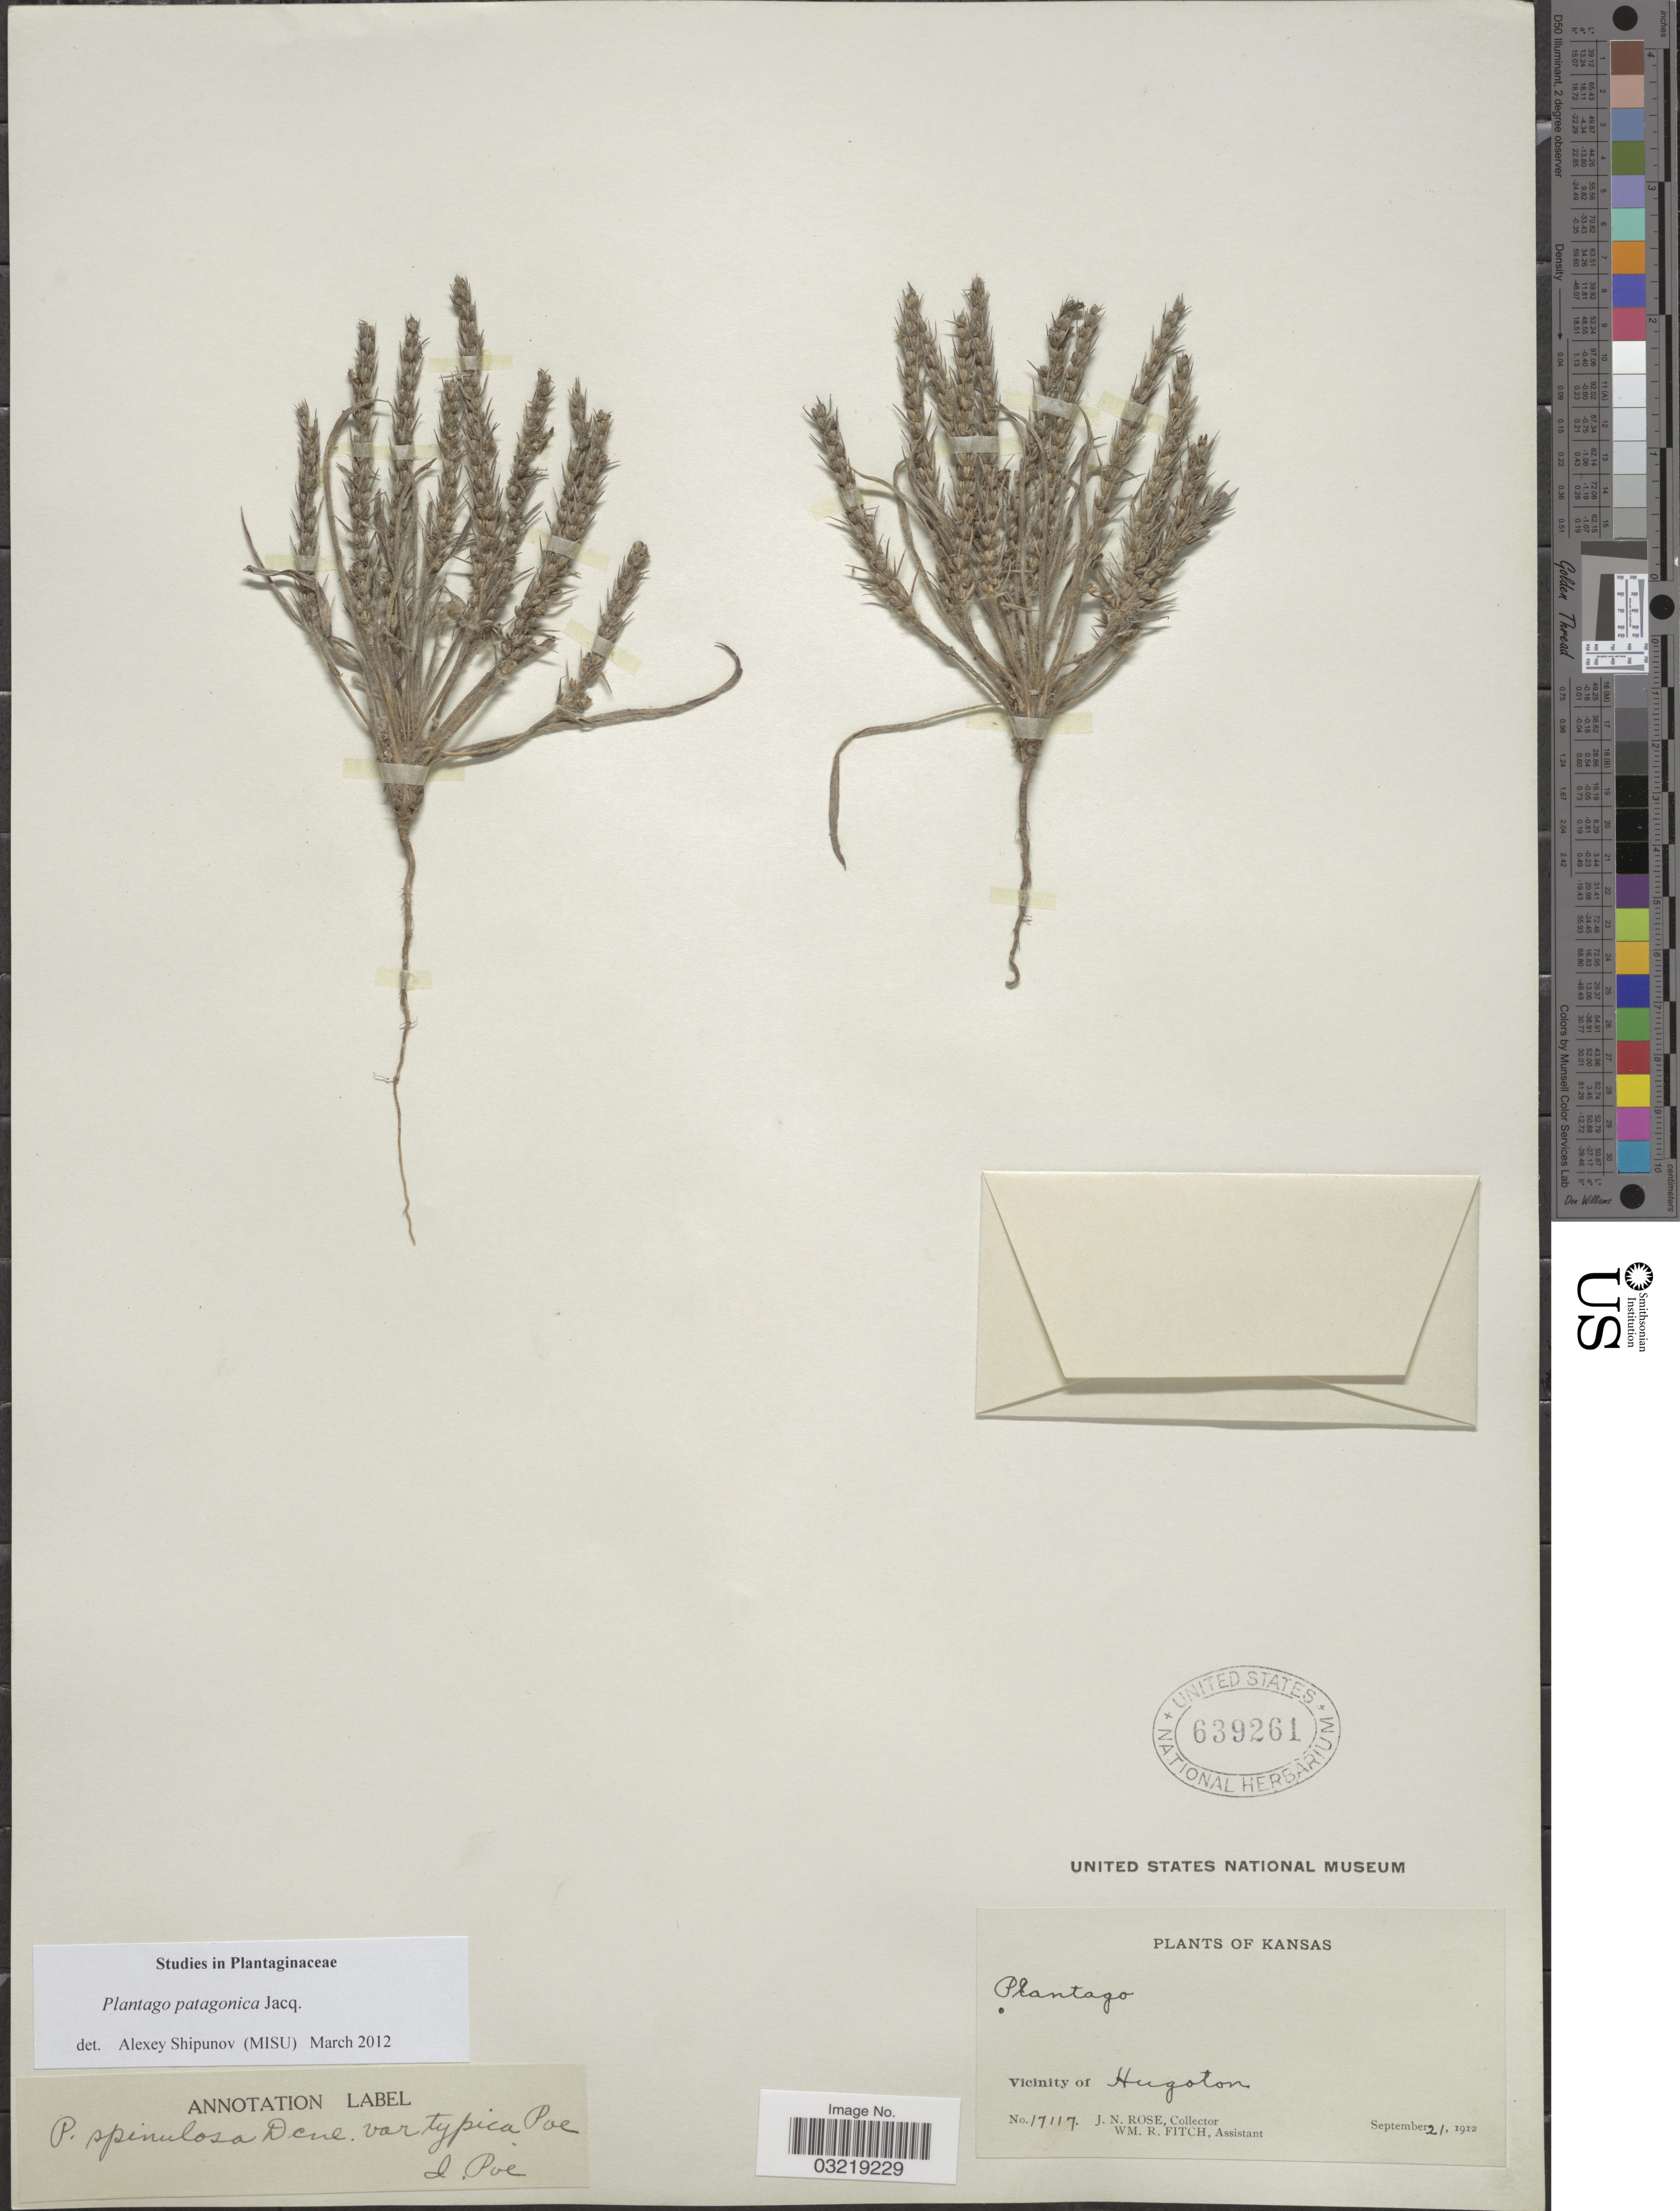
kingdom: Plantae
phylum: Tracheophyta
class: Magnoliopsida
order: Lamiales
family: Plantaginaceae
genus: Plantago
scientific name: Plantago patagonica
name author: Jacq.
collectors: J. N. Rose & W. R. Fitch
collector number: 17117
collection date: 1912-09-21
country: United States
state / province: Kansas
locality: Vicinity of Hugston.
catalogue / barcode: US 639261